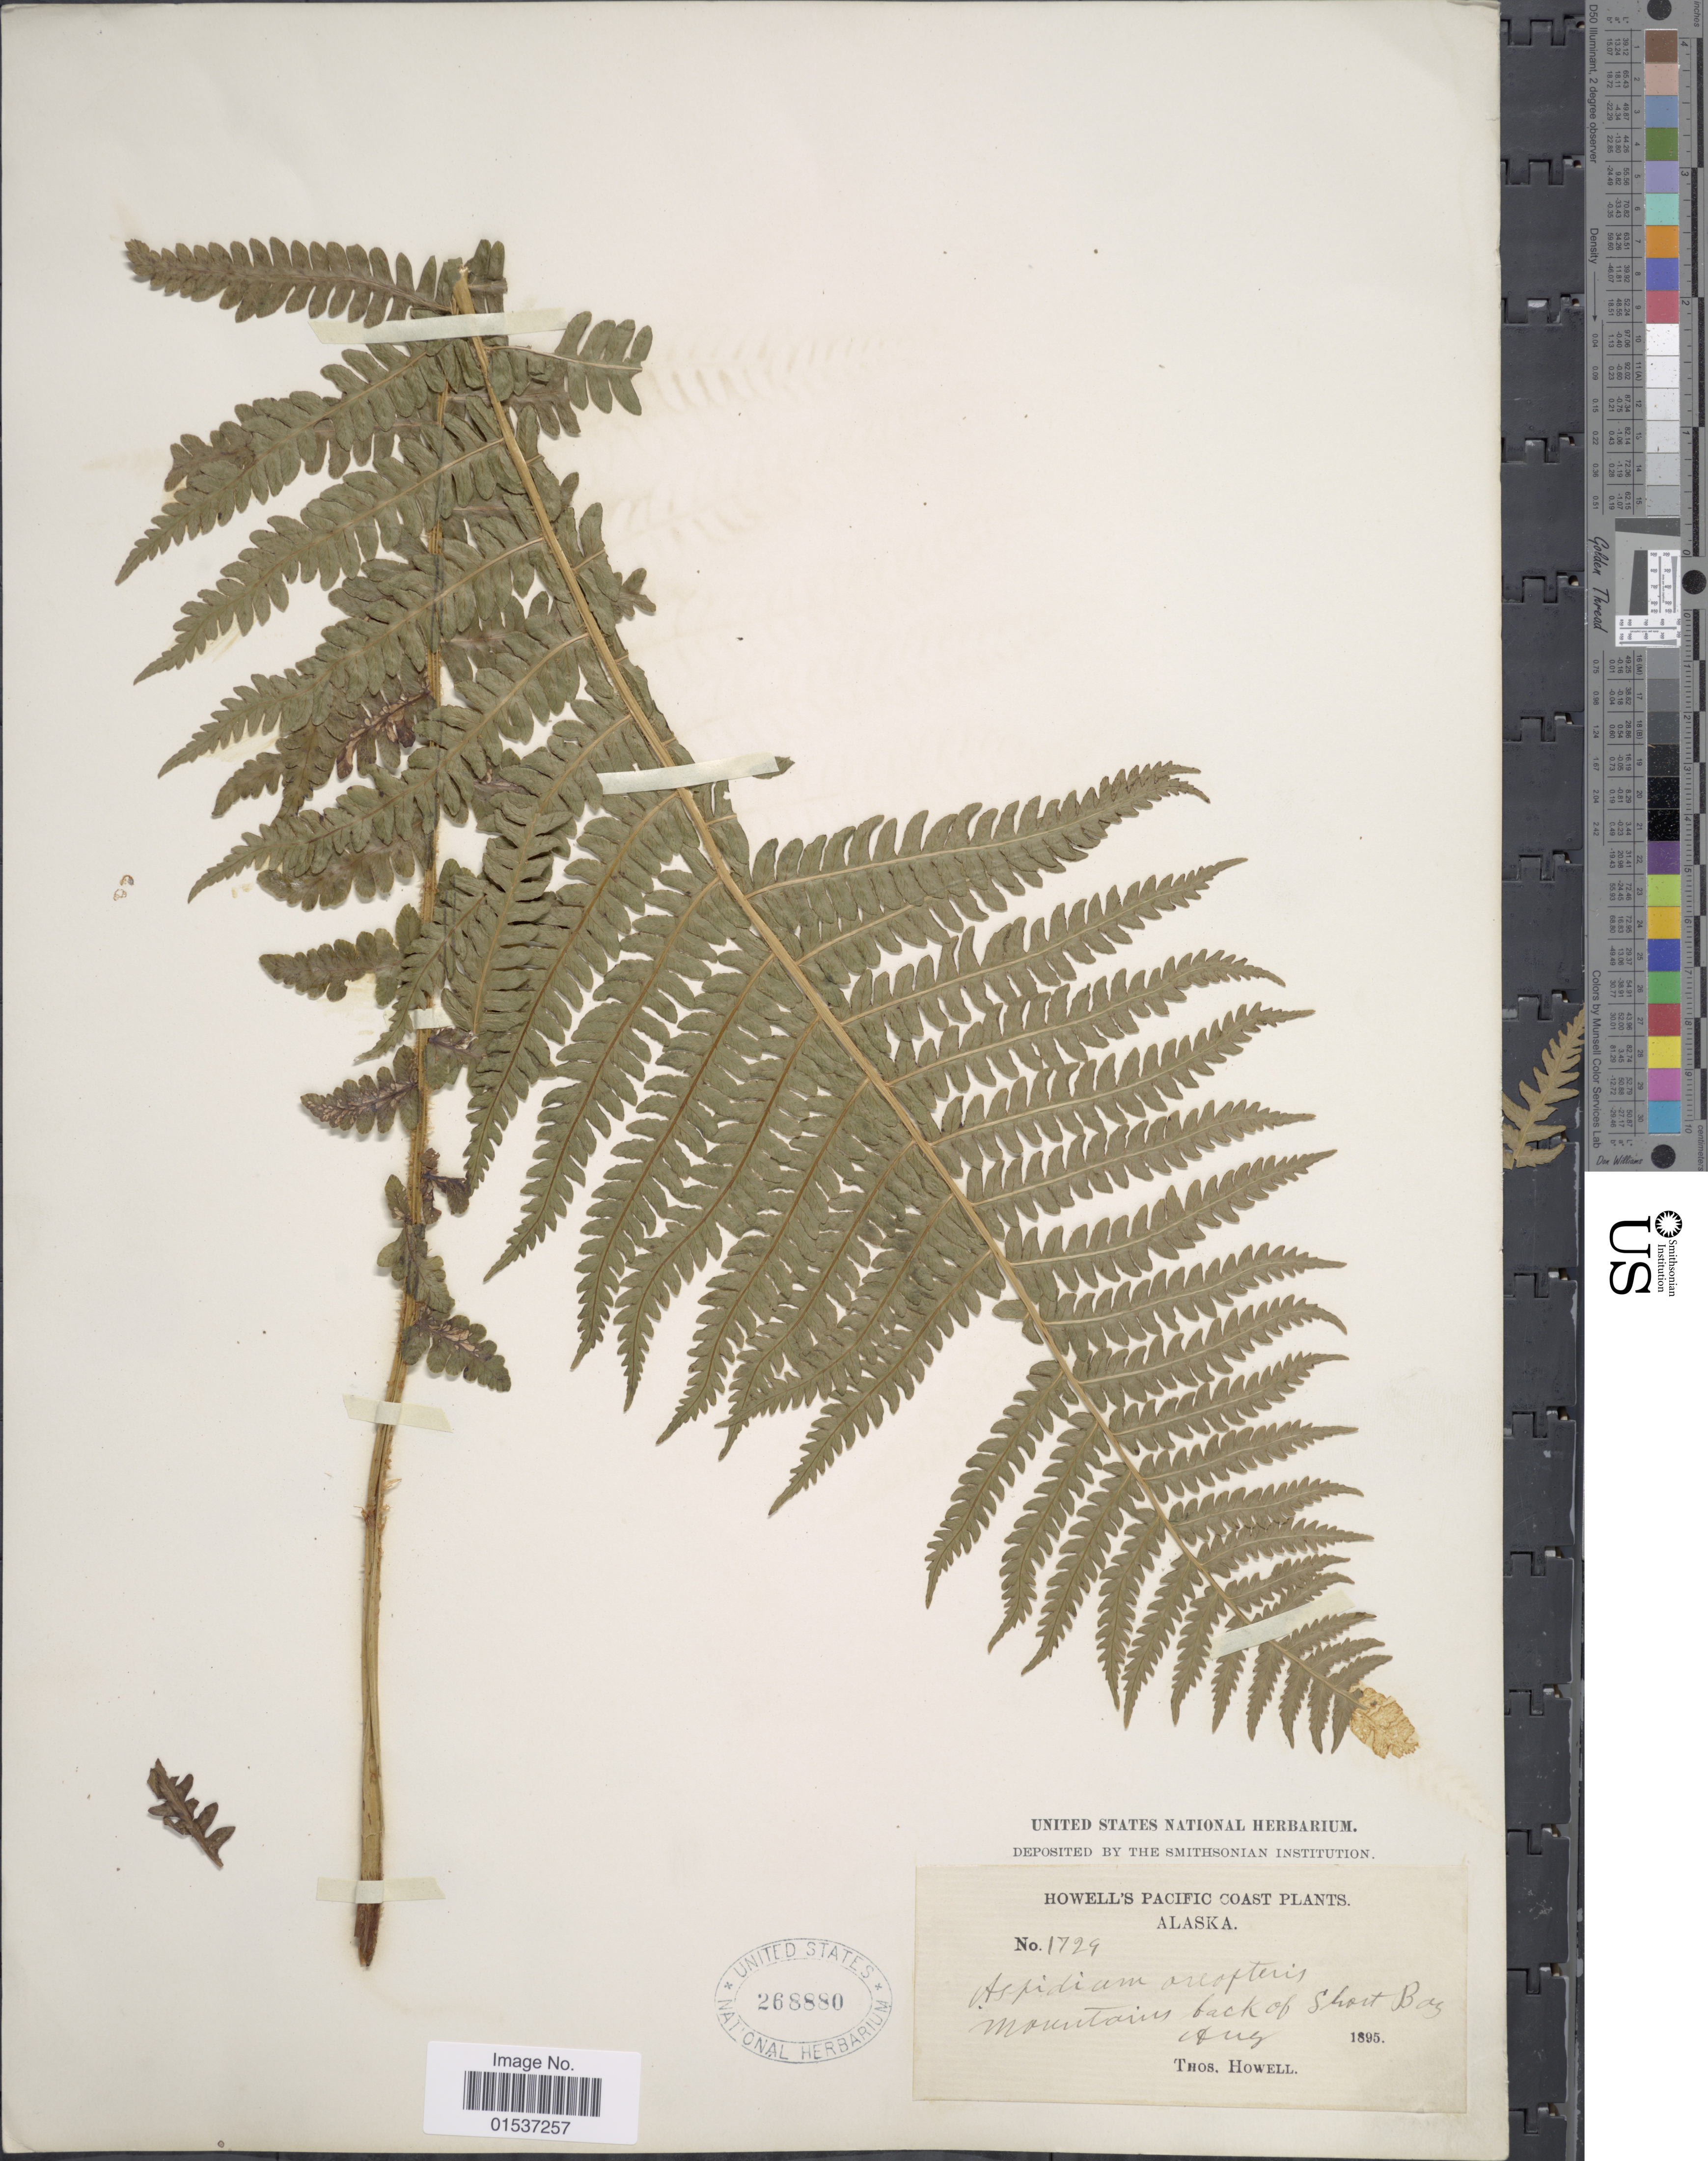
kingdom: Plantae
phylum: Tracheophyta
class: Polypodiopsida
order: Polypodiales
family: Thelypteridaceae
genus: Oreopteris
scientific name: Oreopteris limbosperma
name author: (All.) K. Iwats.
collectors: T. Howell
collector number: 1729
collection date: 1895-08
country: United States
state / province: Alaska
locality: Pacific Coast, Alaska. Mountains back of Short Bay.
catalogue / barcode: US 268880